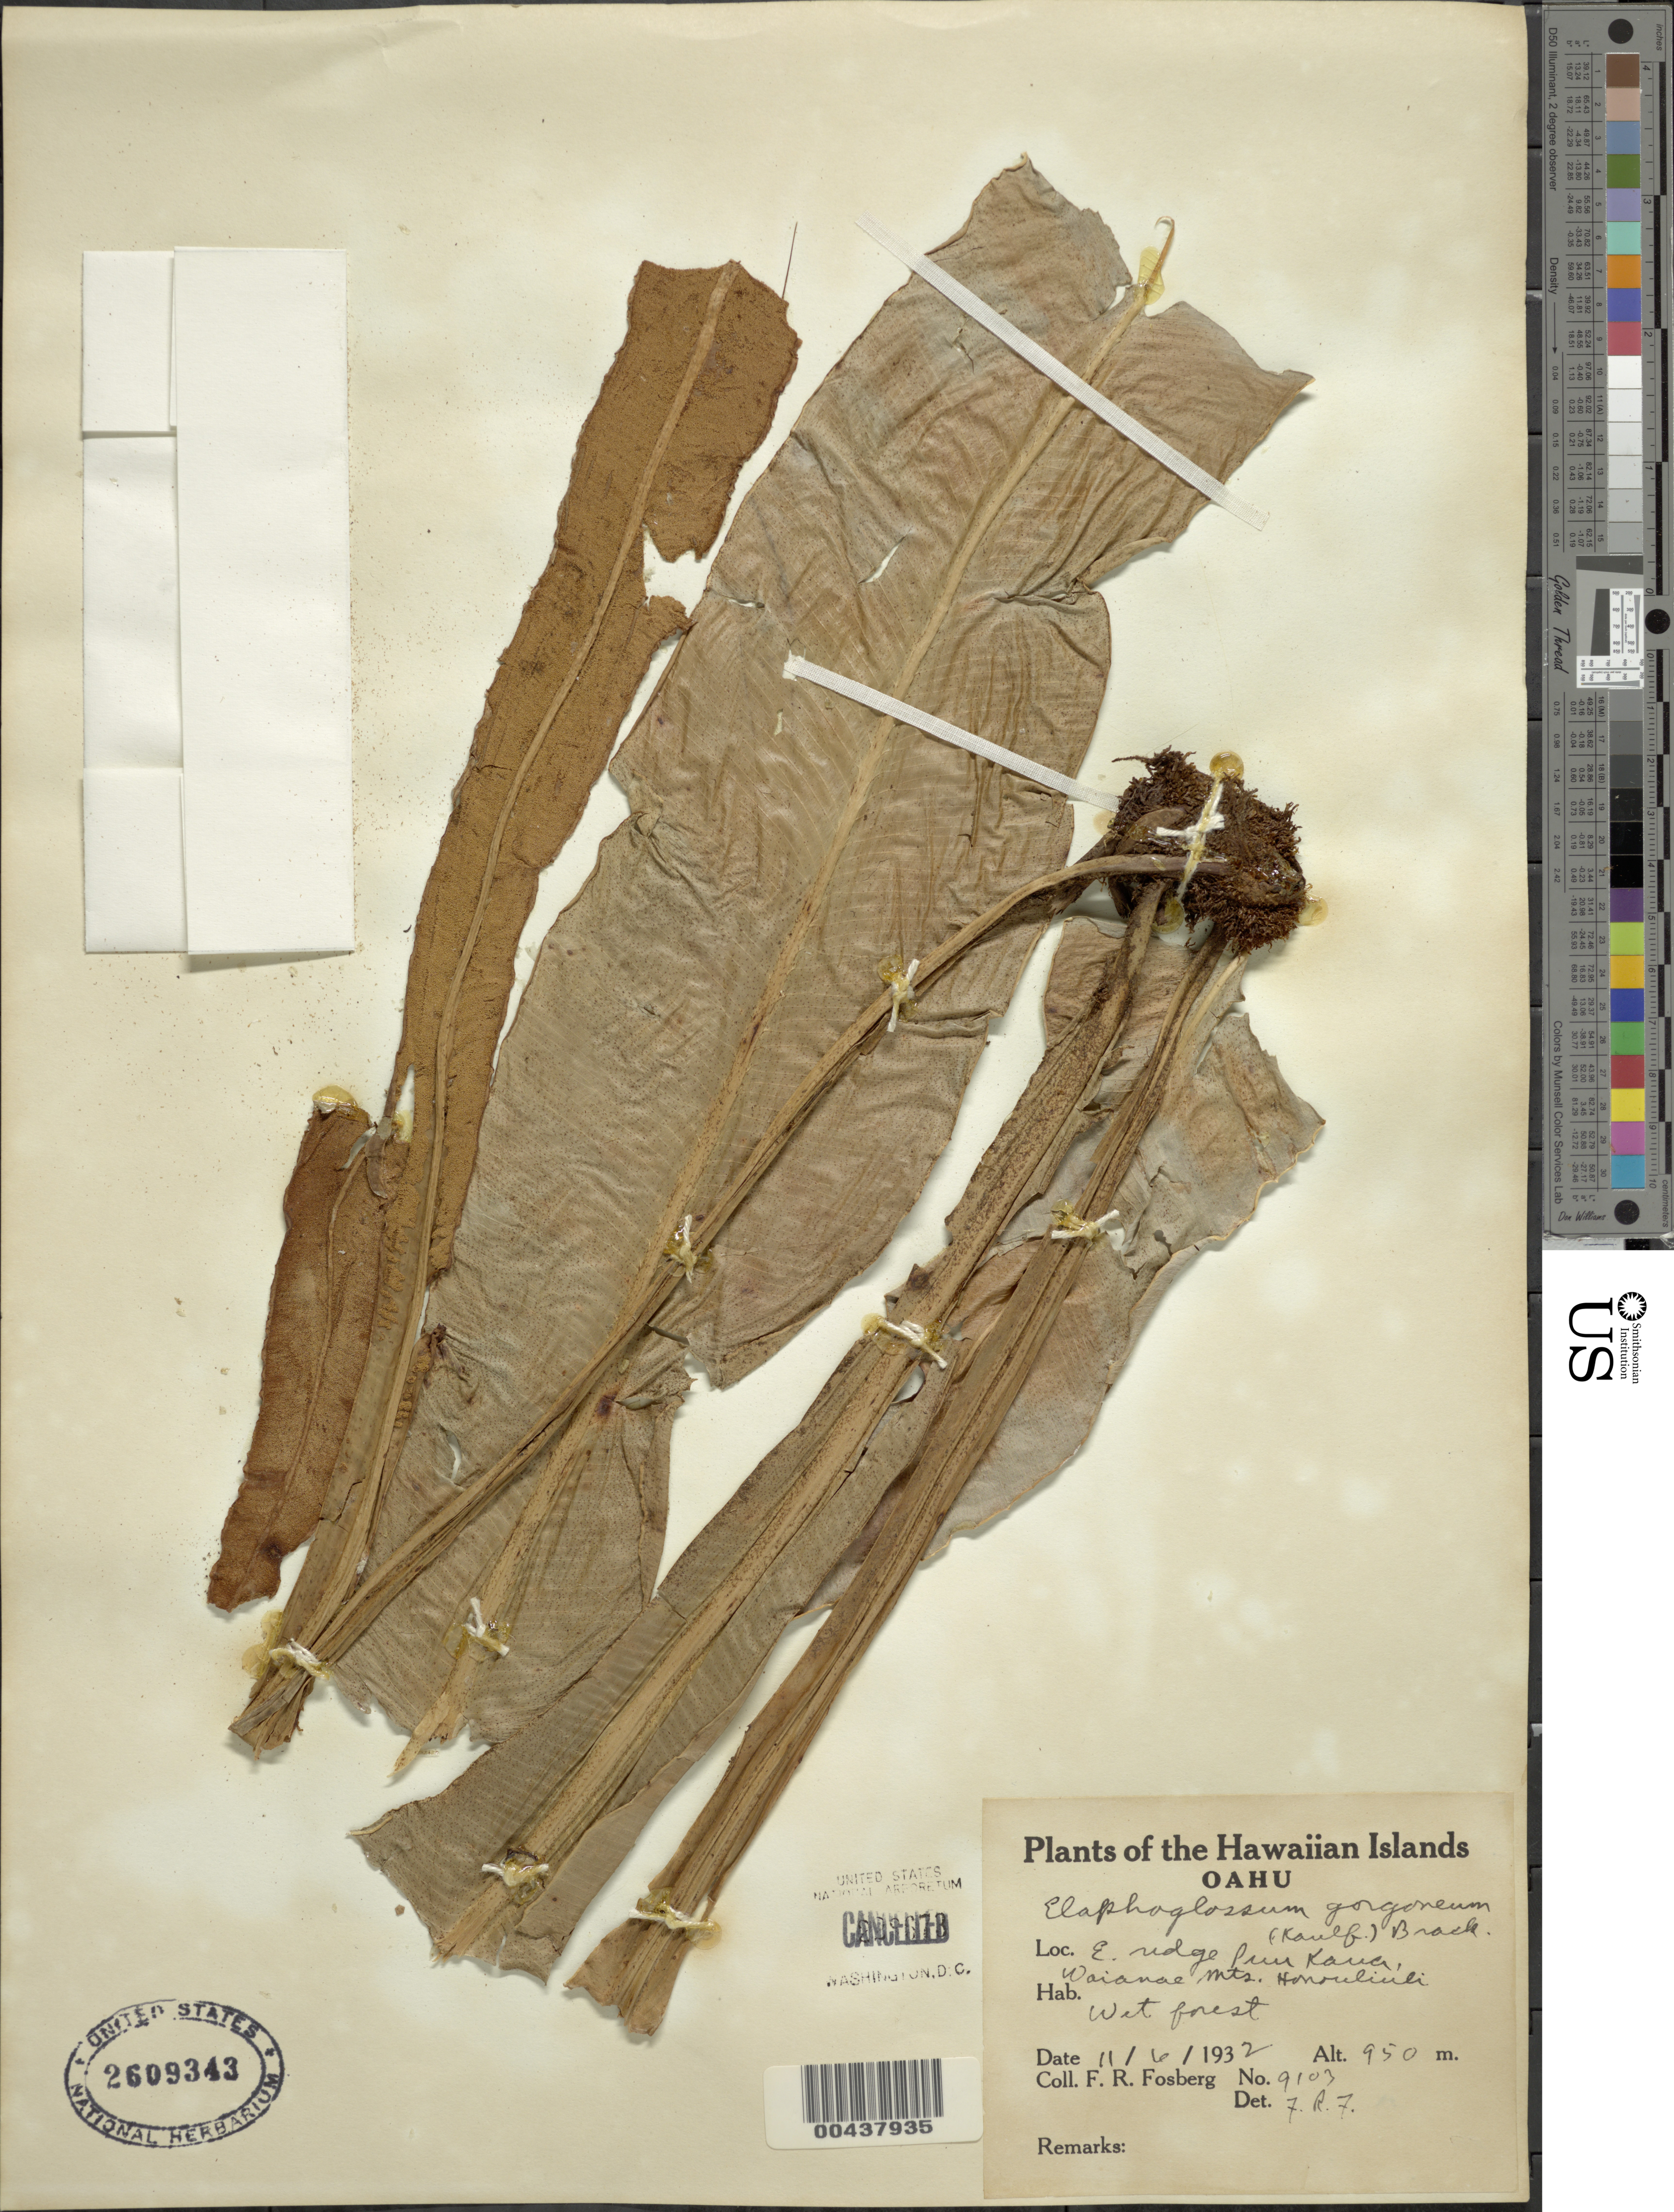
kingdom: Plantae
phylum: Tracheophyta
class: Polypodiopsida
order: Polypodiales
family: Dryopteridaceae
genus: Elaphoglossum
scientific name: Elaphoglossum parvisquameum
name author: Skottsb.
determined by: Wagner, W. L., (BOT), Smithsonian Institution - National Museum of Natural History (UNITED STATES)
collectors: F. R. Fosberg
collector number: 9103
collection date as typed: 11 Jun 1932 or 6 Nov 1932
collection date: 1932-06-11 or 1932-11-06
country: United States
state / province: Hawaii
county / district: Honolulu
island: Oahu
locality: E ridge Puu Kaua, Waianae Mts. Honouliuli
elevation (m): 950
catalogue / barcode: US 2609343